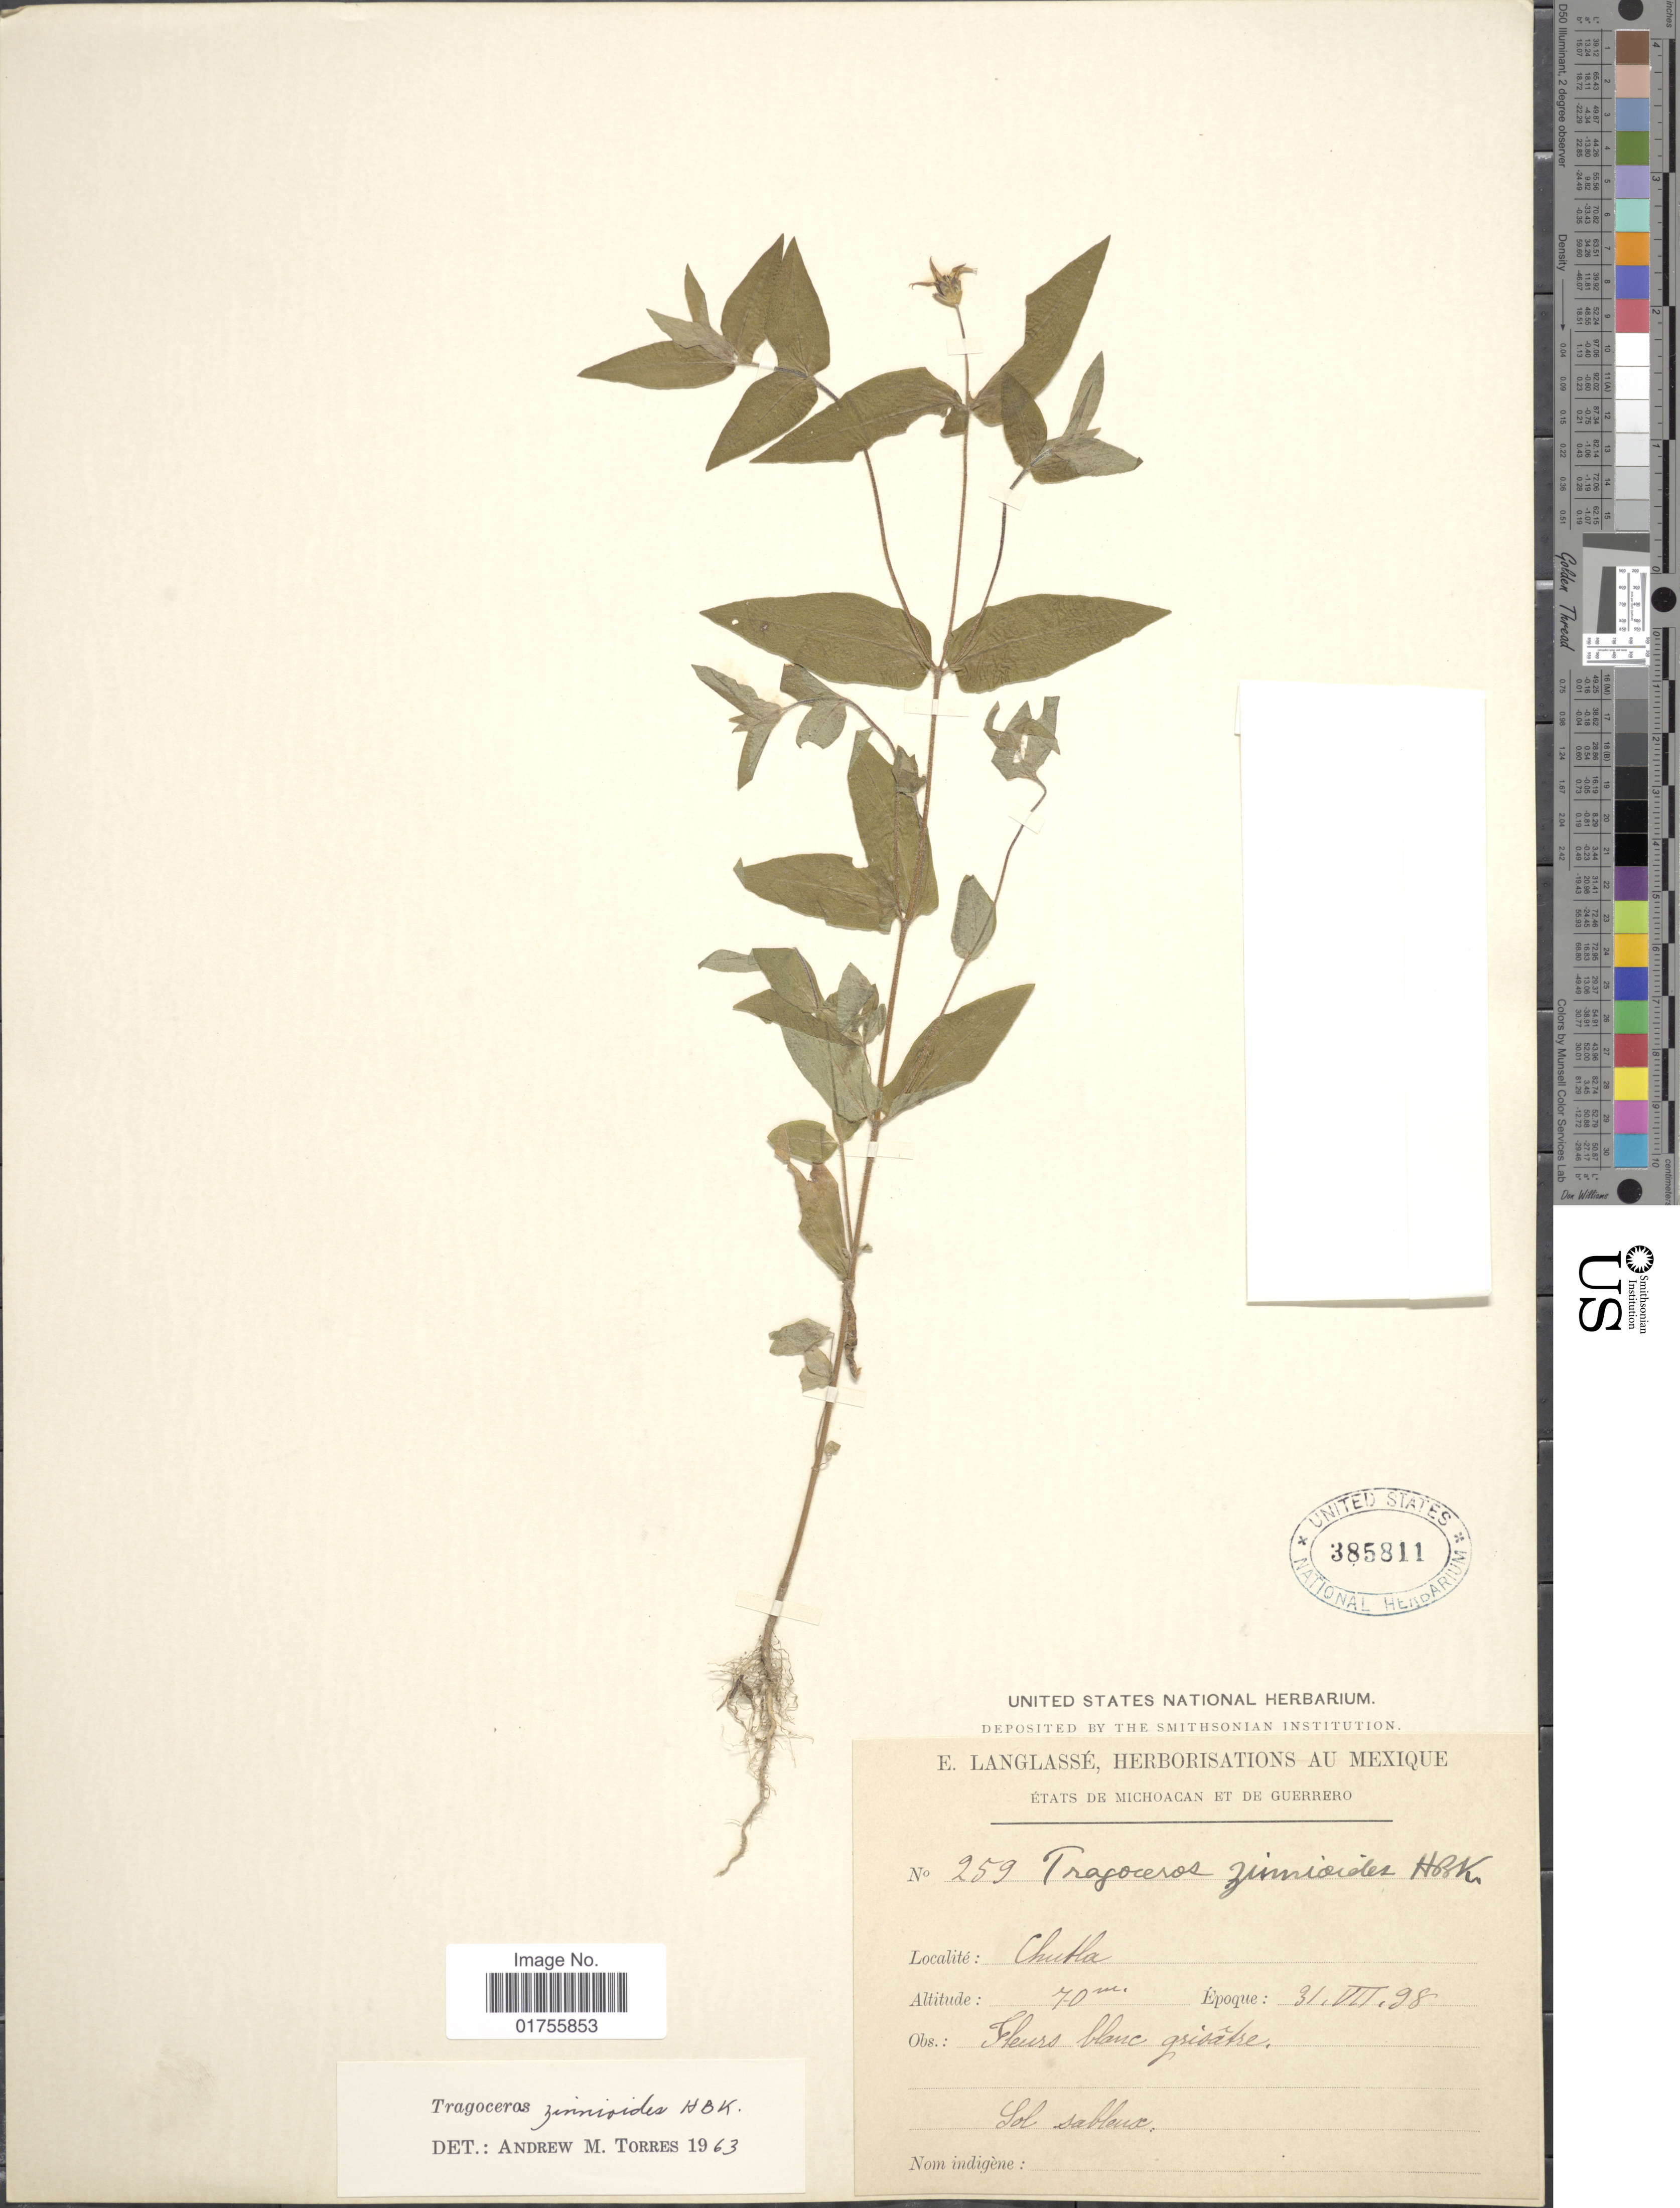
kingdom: Plantae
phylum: Tracheophyta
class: Magnoliopsida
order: Asterales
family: Asteraceae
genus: Tragoceros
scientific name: Tragoceros zinnioides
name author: Kunth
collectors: E. Langlassé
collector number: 259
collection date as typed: Transcribed d/m/y: 31/7/98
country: Mexico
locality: Etats de Michoacan et de Guerrero, Chutla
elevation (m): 70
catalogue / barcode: US 385811